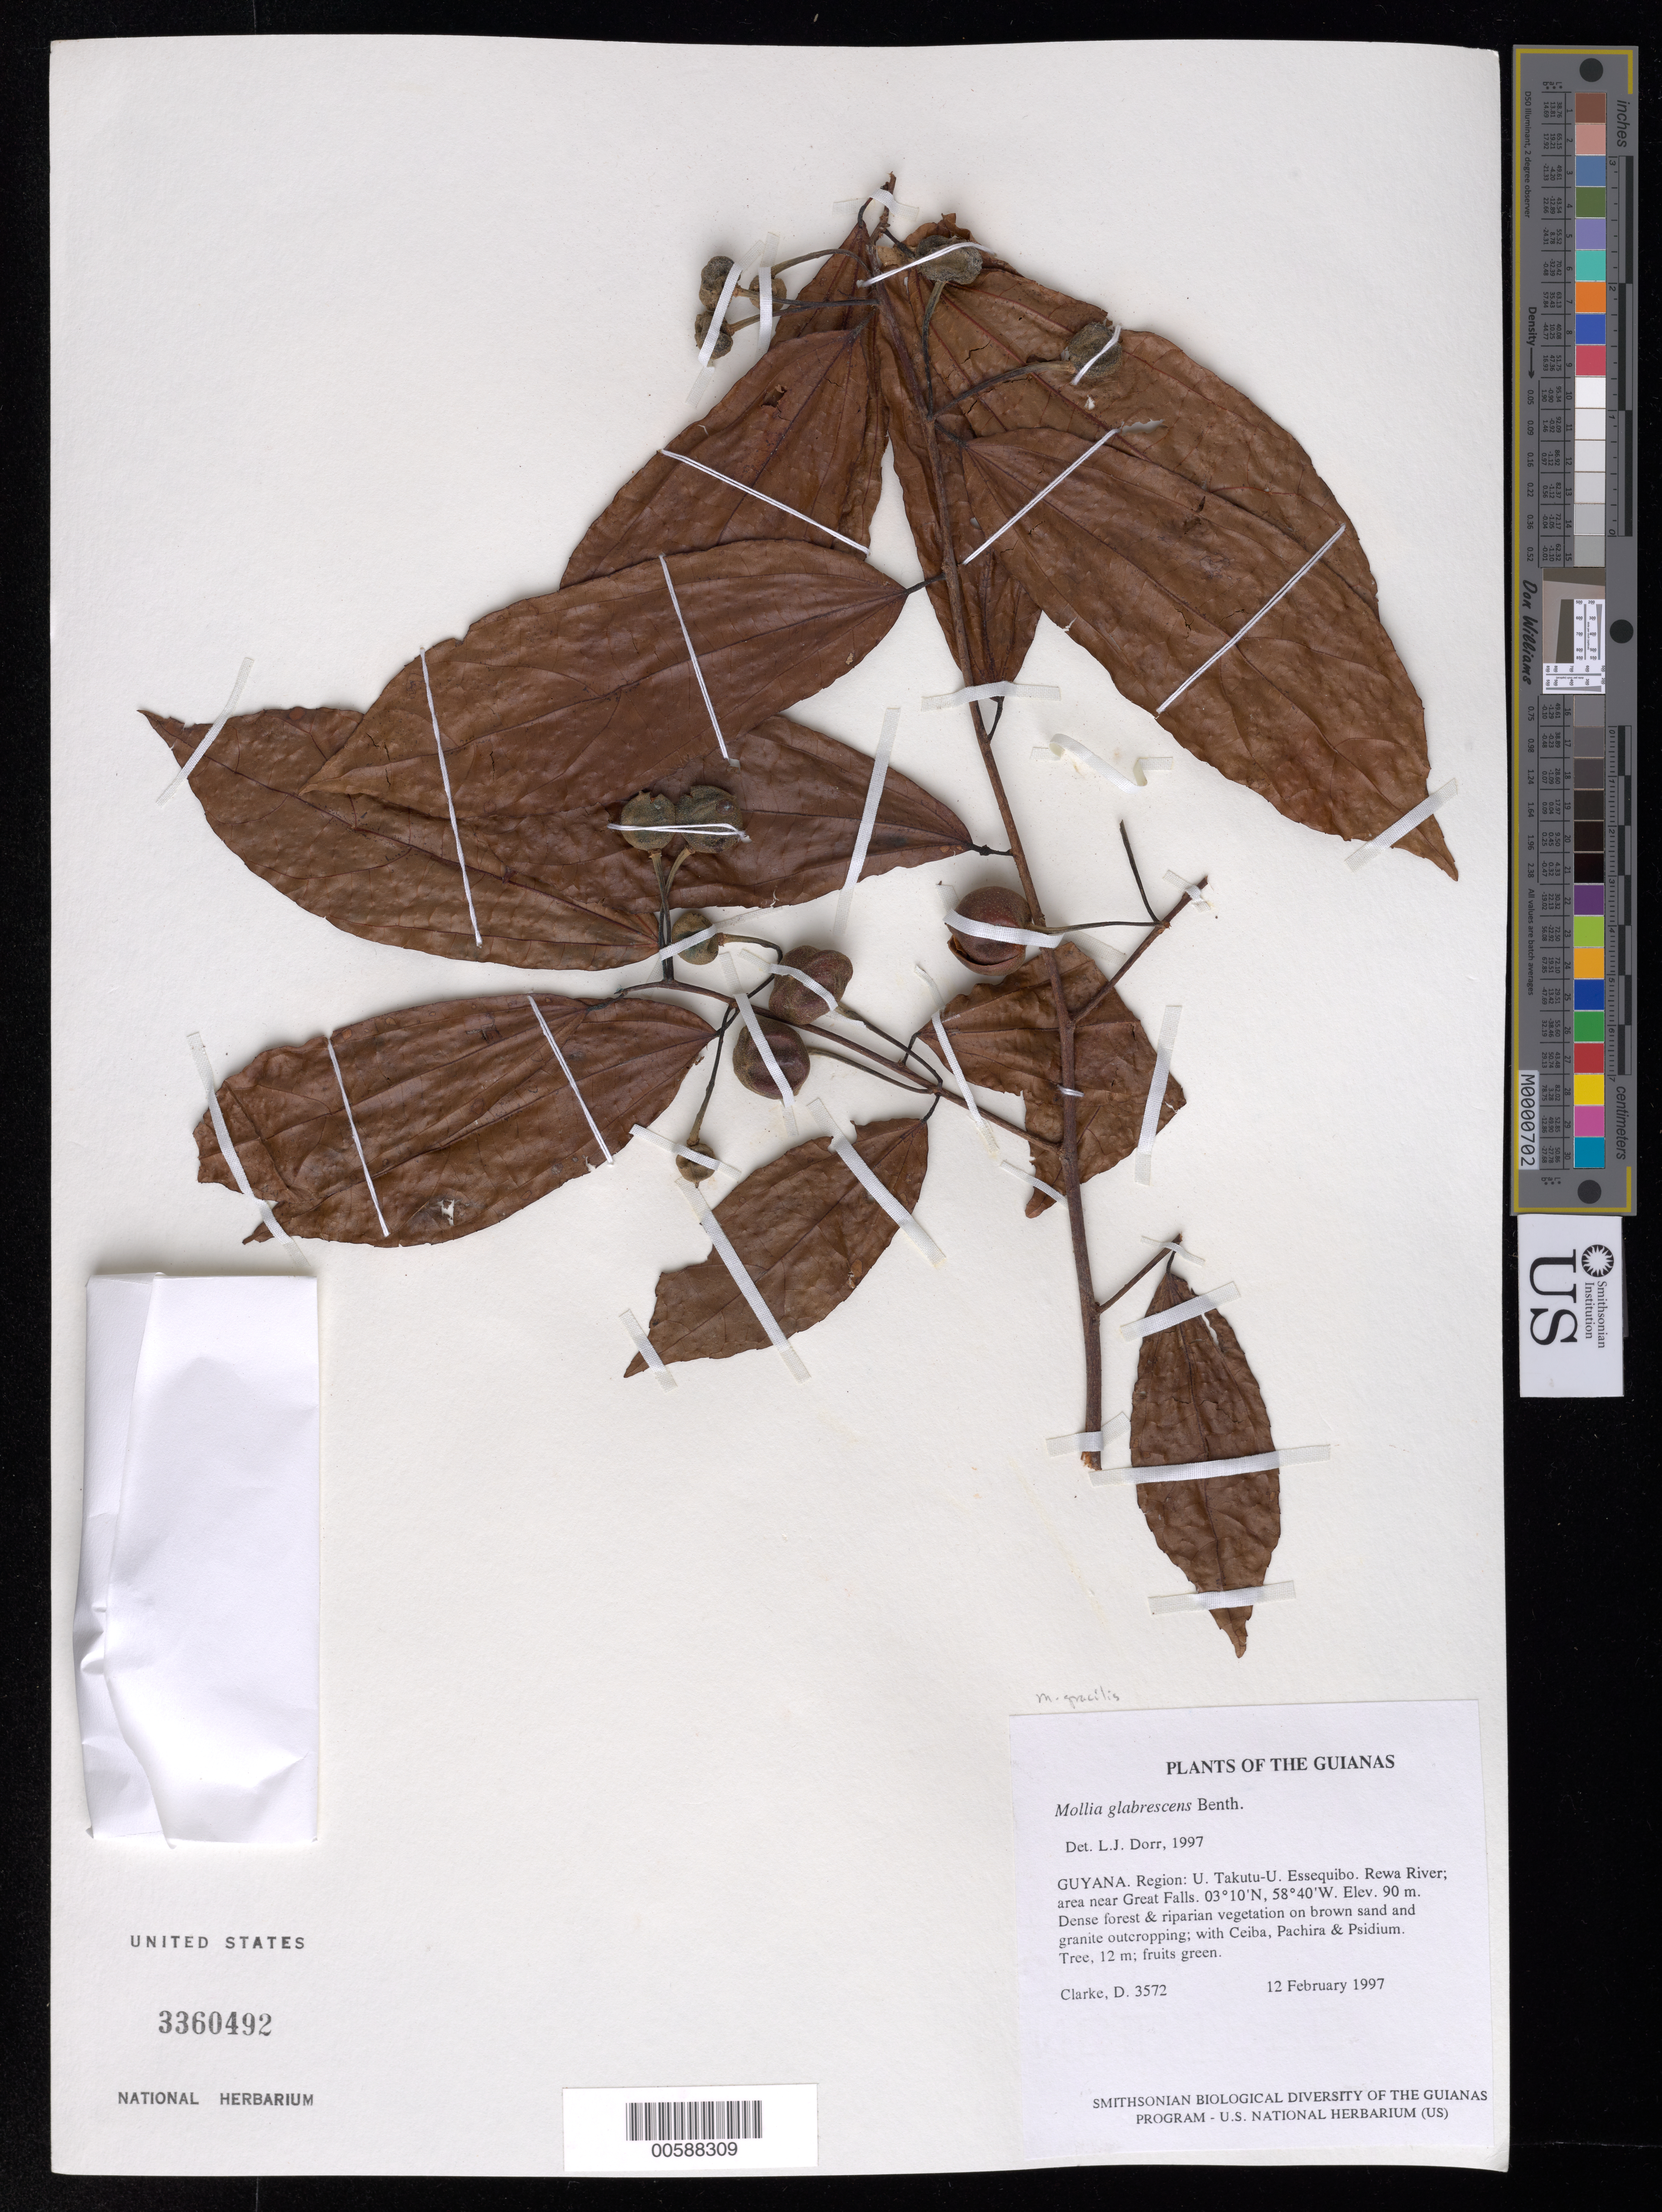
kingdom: Plantae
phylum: Tracheophyta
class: Magnoliopsida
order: Malvales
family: Malvaceae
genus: Mollia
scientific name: Mollia glabrescens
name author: Benth.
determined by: Costa, M. T. R.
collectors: H. D. Clarke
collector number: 3572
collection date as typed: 12 February 1997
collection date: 1997-02-12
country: Guyana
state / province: U. Takutu-U. Essequibo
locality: Rewa River; area near Great Falls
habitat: Dense forest & riparian vegetation on brown sand and granite outcropping; with Ceiba, Pachira & Psidium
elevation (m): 90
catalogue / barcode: US 3360492